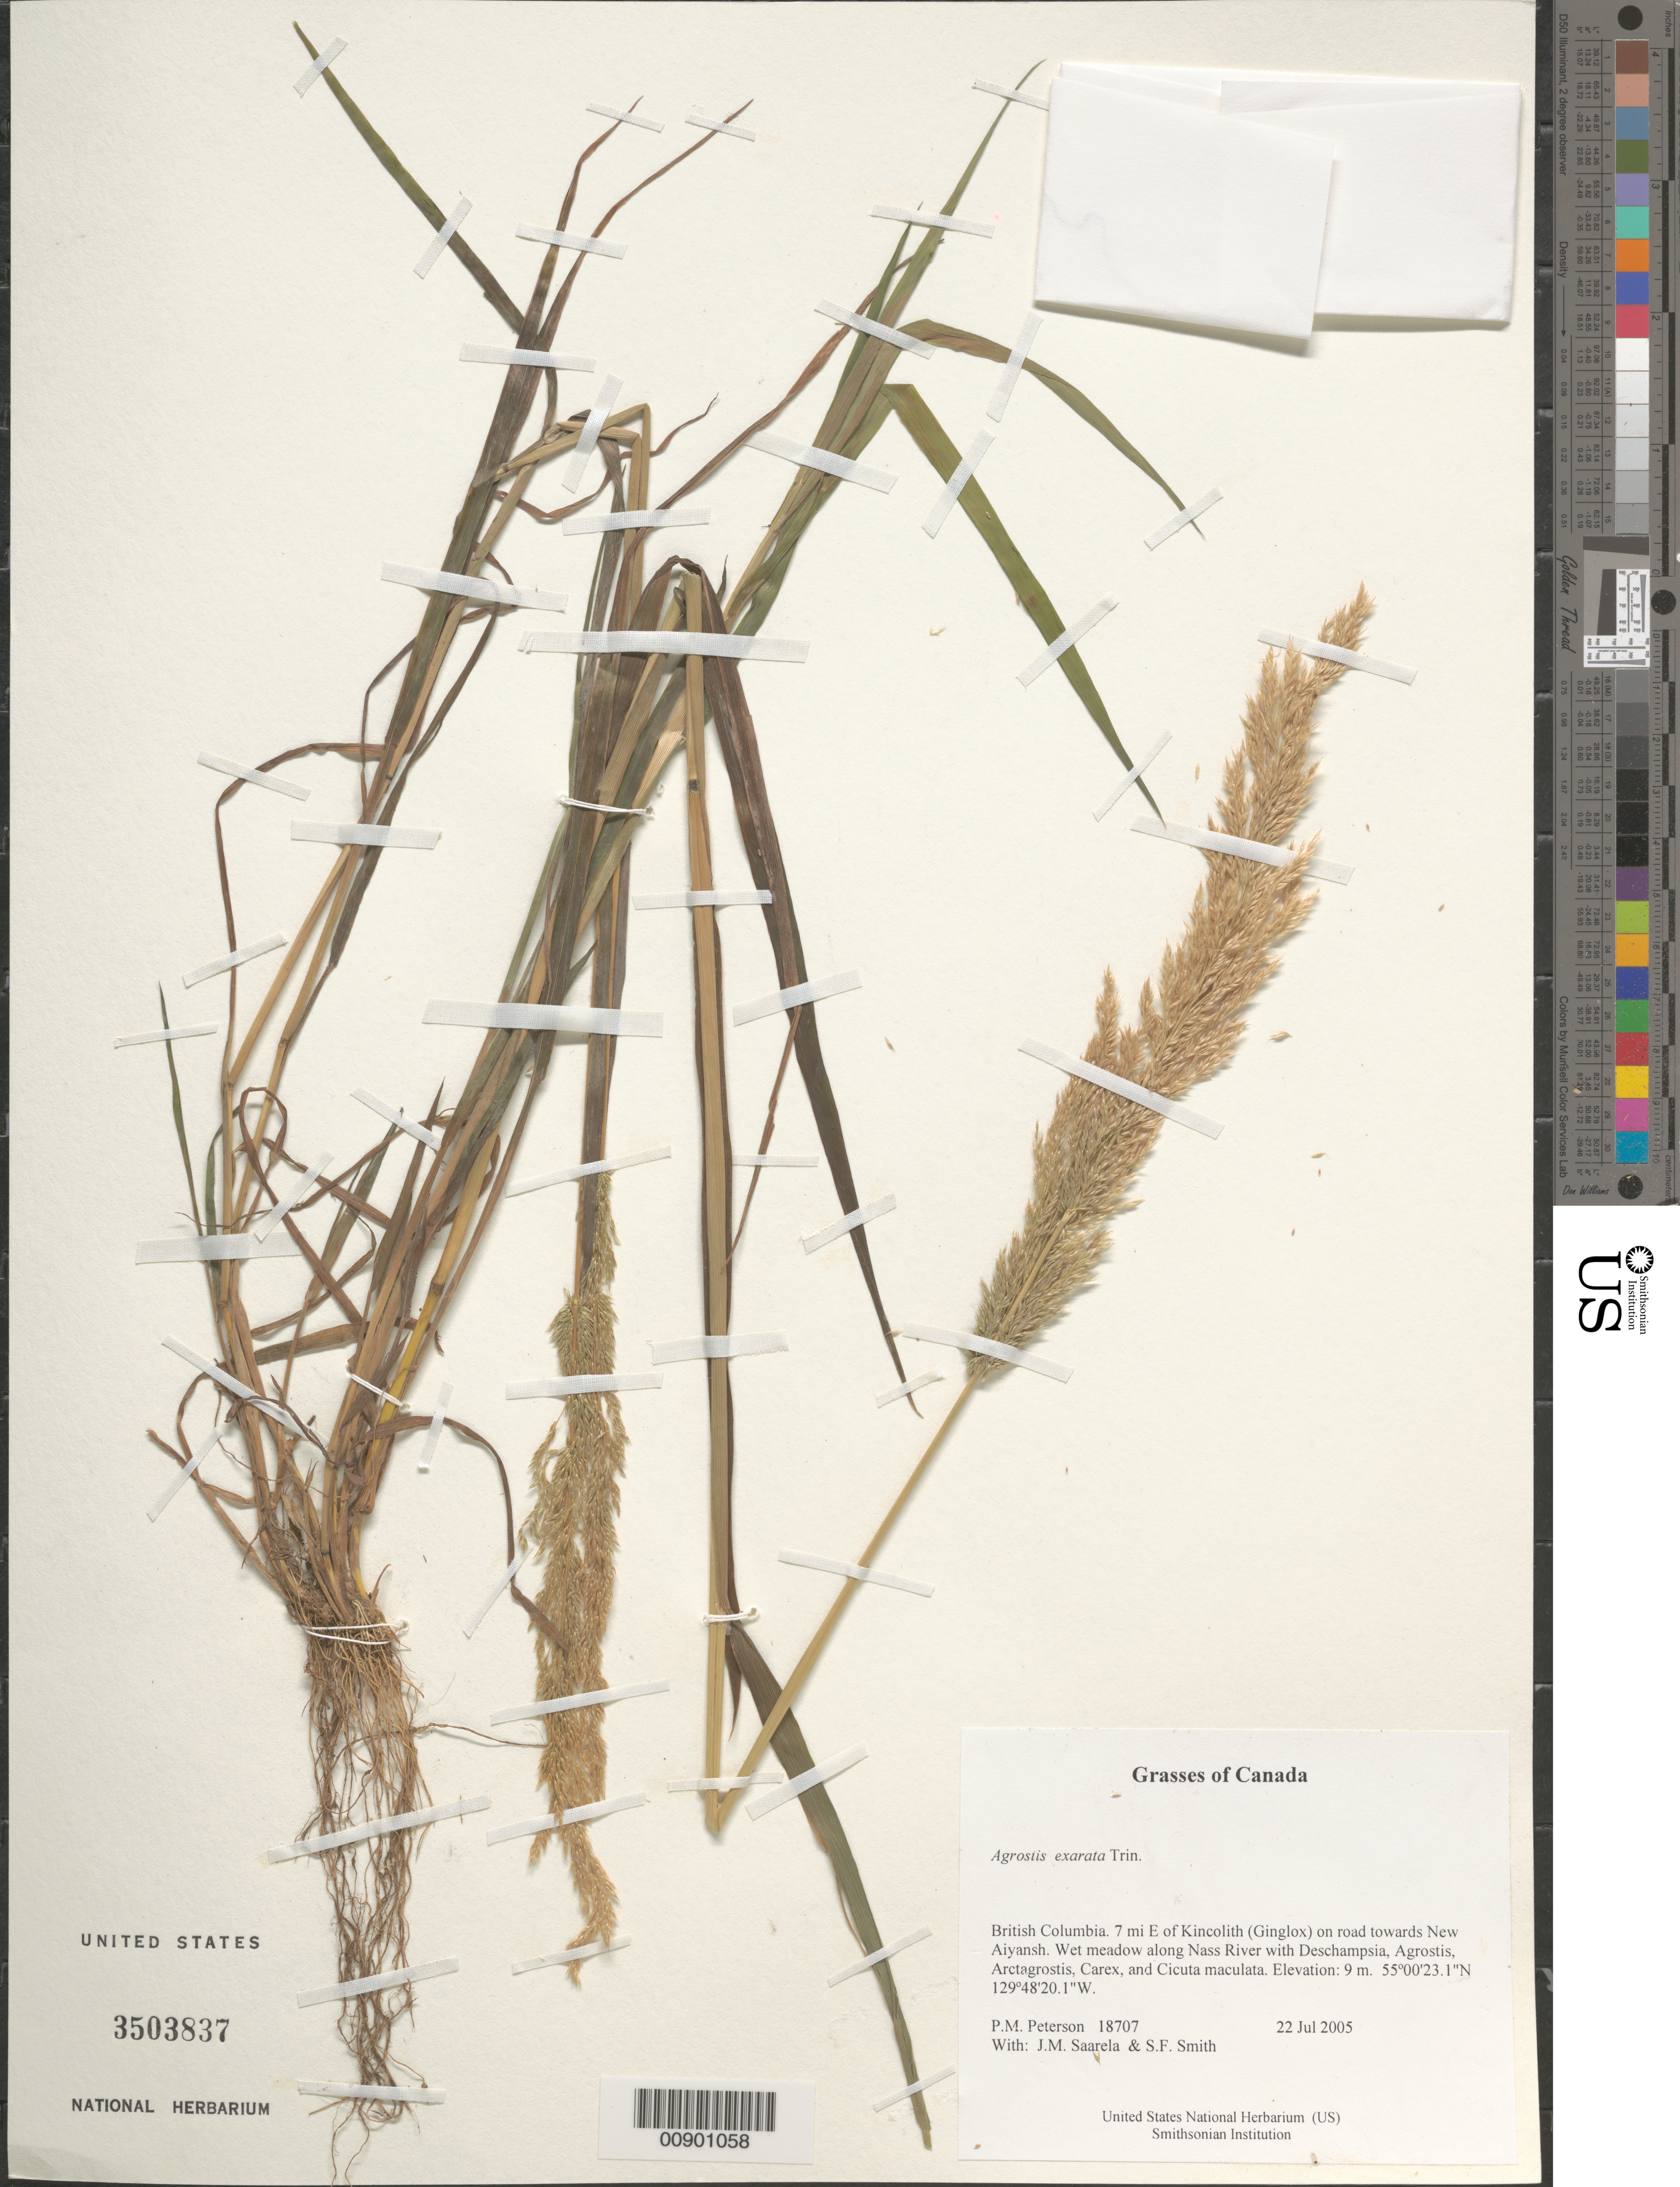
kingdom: Plantae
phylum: Tracheophyta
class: Liliopsida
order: Poales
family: Poaceae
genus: Agrostis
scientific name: Agrostis exarata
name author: Trin.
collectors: P. M. Peterson, J. Saarela & S.F. Smith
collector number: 18707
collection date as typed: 22 Jul 2004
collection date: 2004-07-22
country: Canada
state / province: British Columbia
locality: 7 mi E of Kincolith (Ginglox) on road towards New Aiyansh. Wet meadow along Nass River with Deschampsia, Agrostis, Arctagrostis, Carex, and Cicuta maculata.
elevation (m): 9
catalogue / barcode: US 3503837